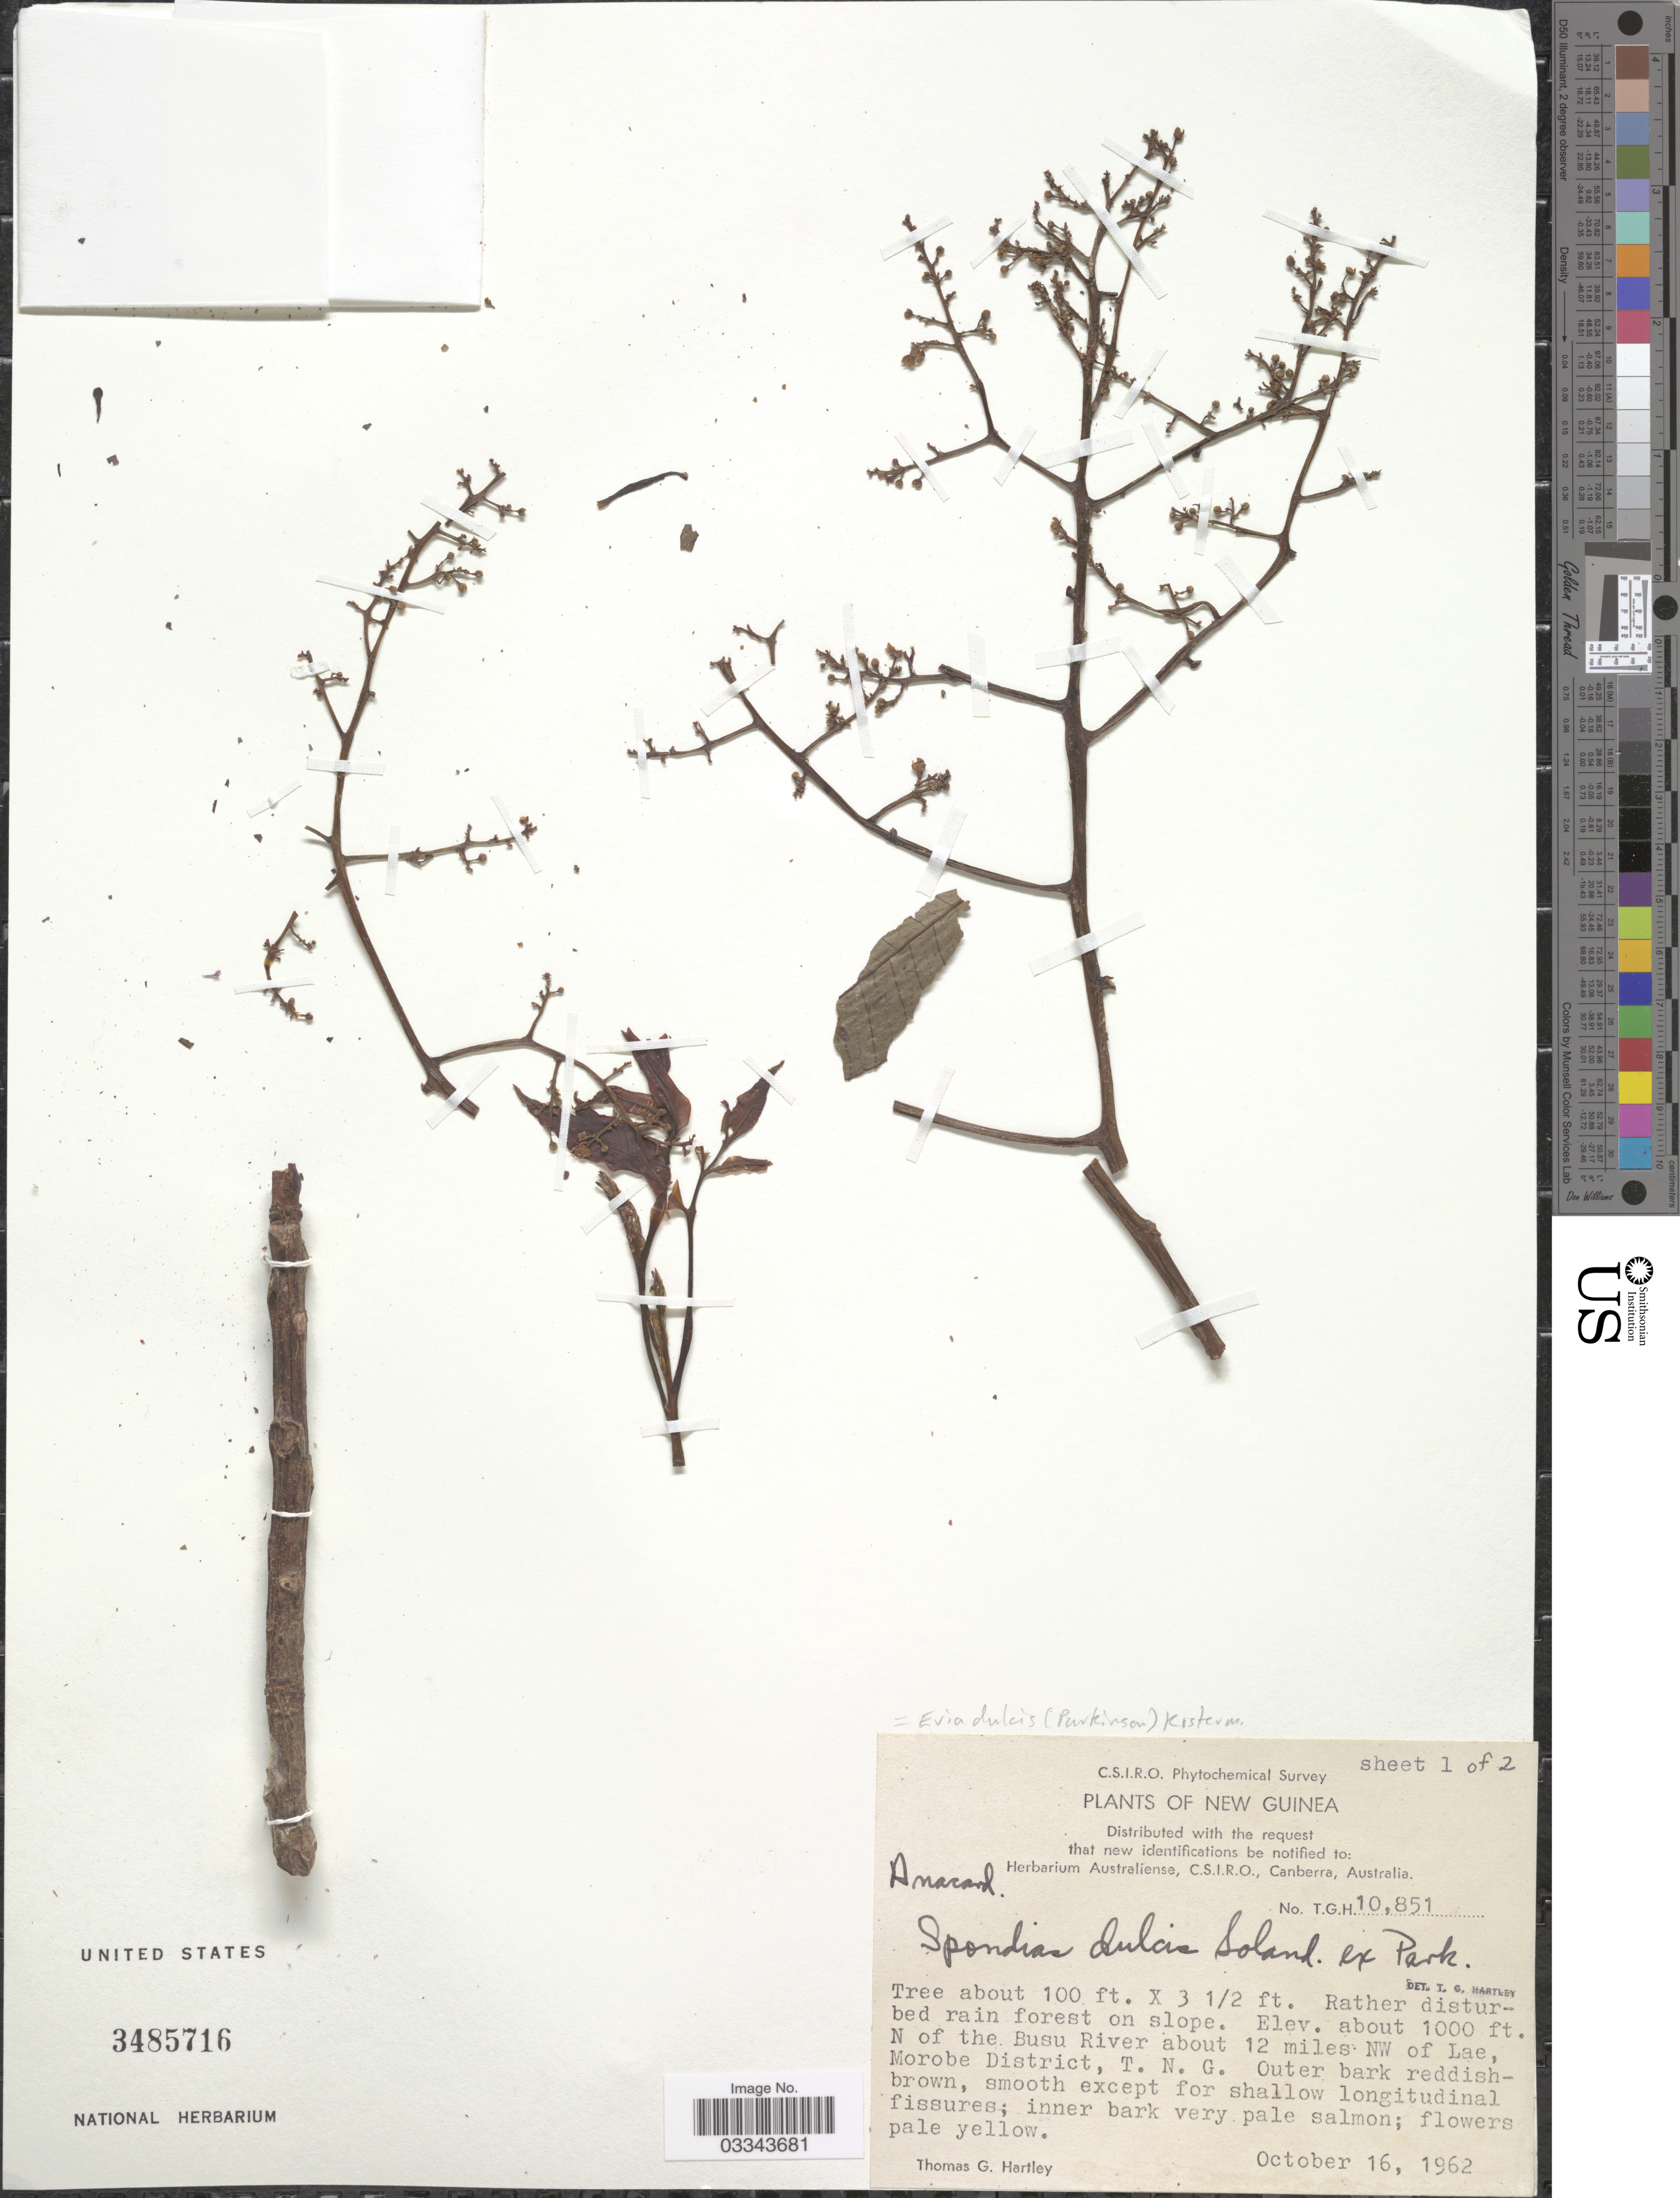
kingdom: Plantae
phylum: Tracheophyta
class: Magnoliopsida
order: Sapindales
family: Anacardiaceae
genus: Spondias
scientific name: Spondias dulcis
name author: Parkinson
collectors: T. G. Hartley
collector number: T.G.H. 10851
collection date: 1962-10-16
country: Papua New Guinea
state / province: Morobe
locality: New Guinea. N of the Busu River about 12 miles NW of Lae, Morobe District, T. N. G.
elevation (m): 305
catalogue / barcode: US 3485716